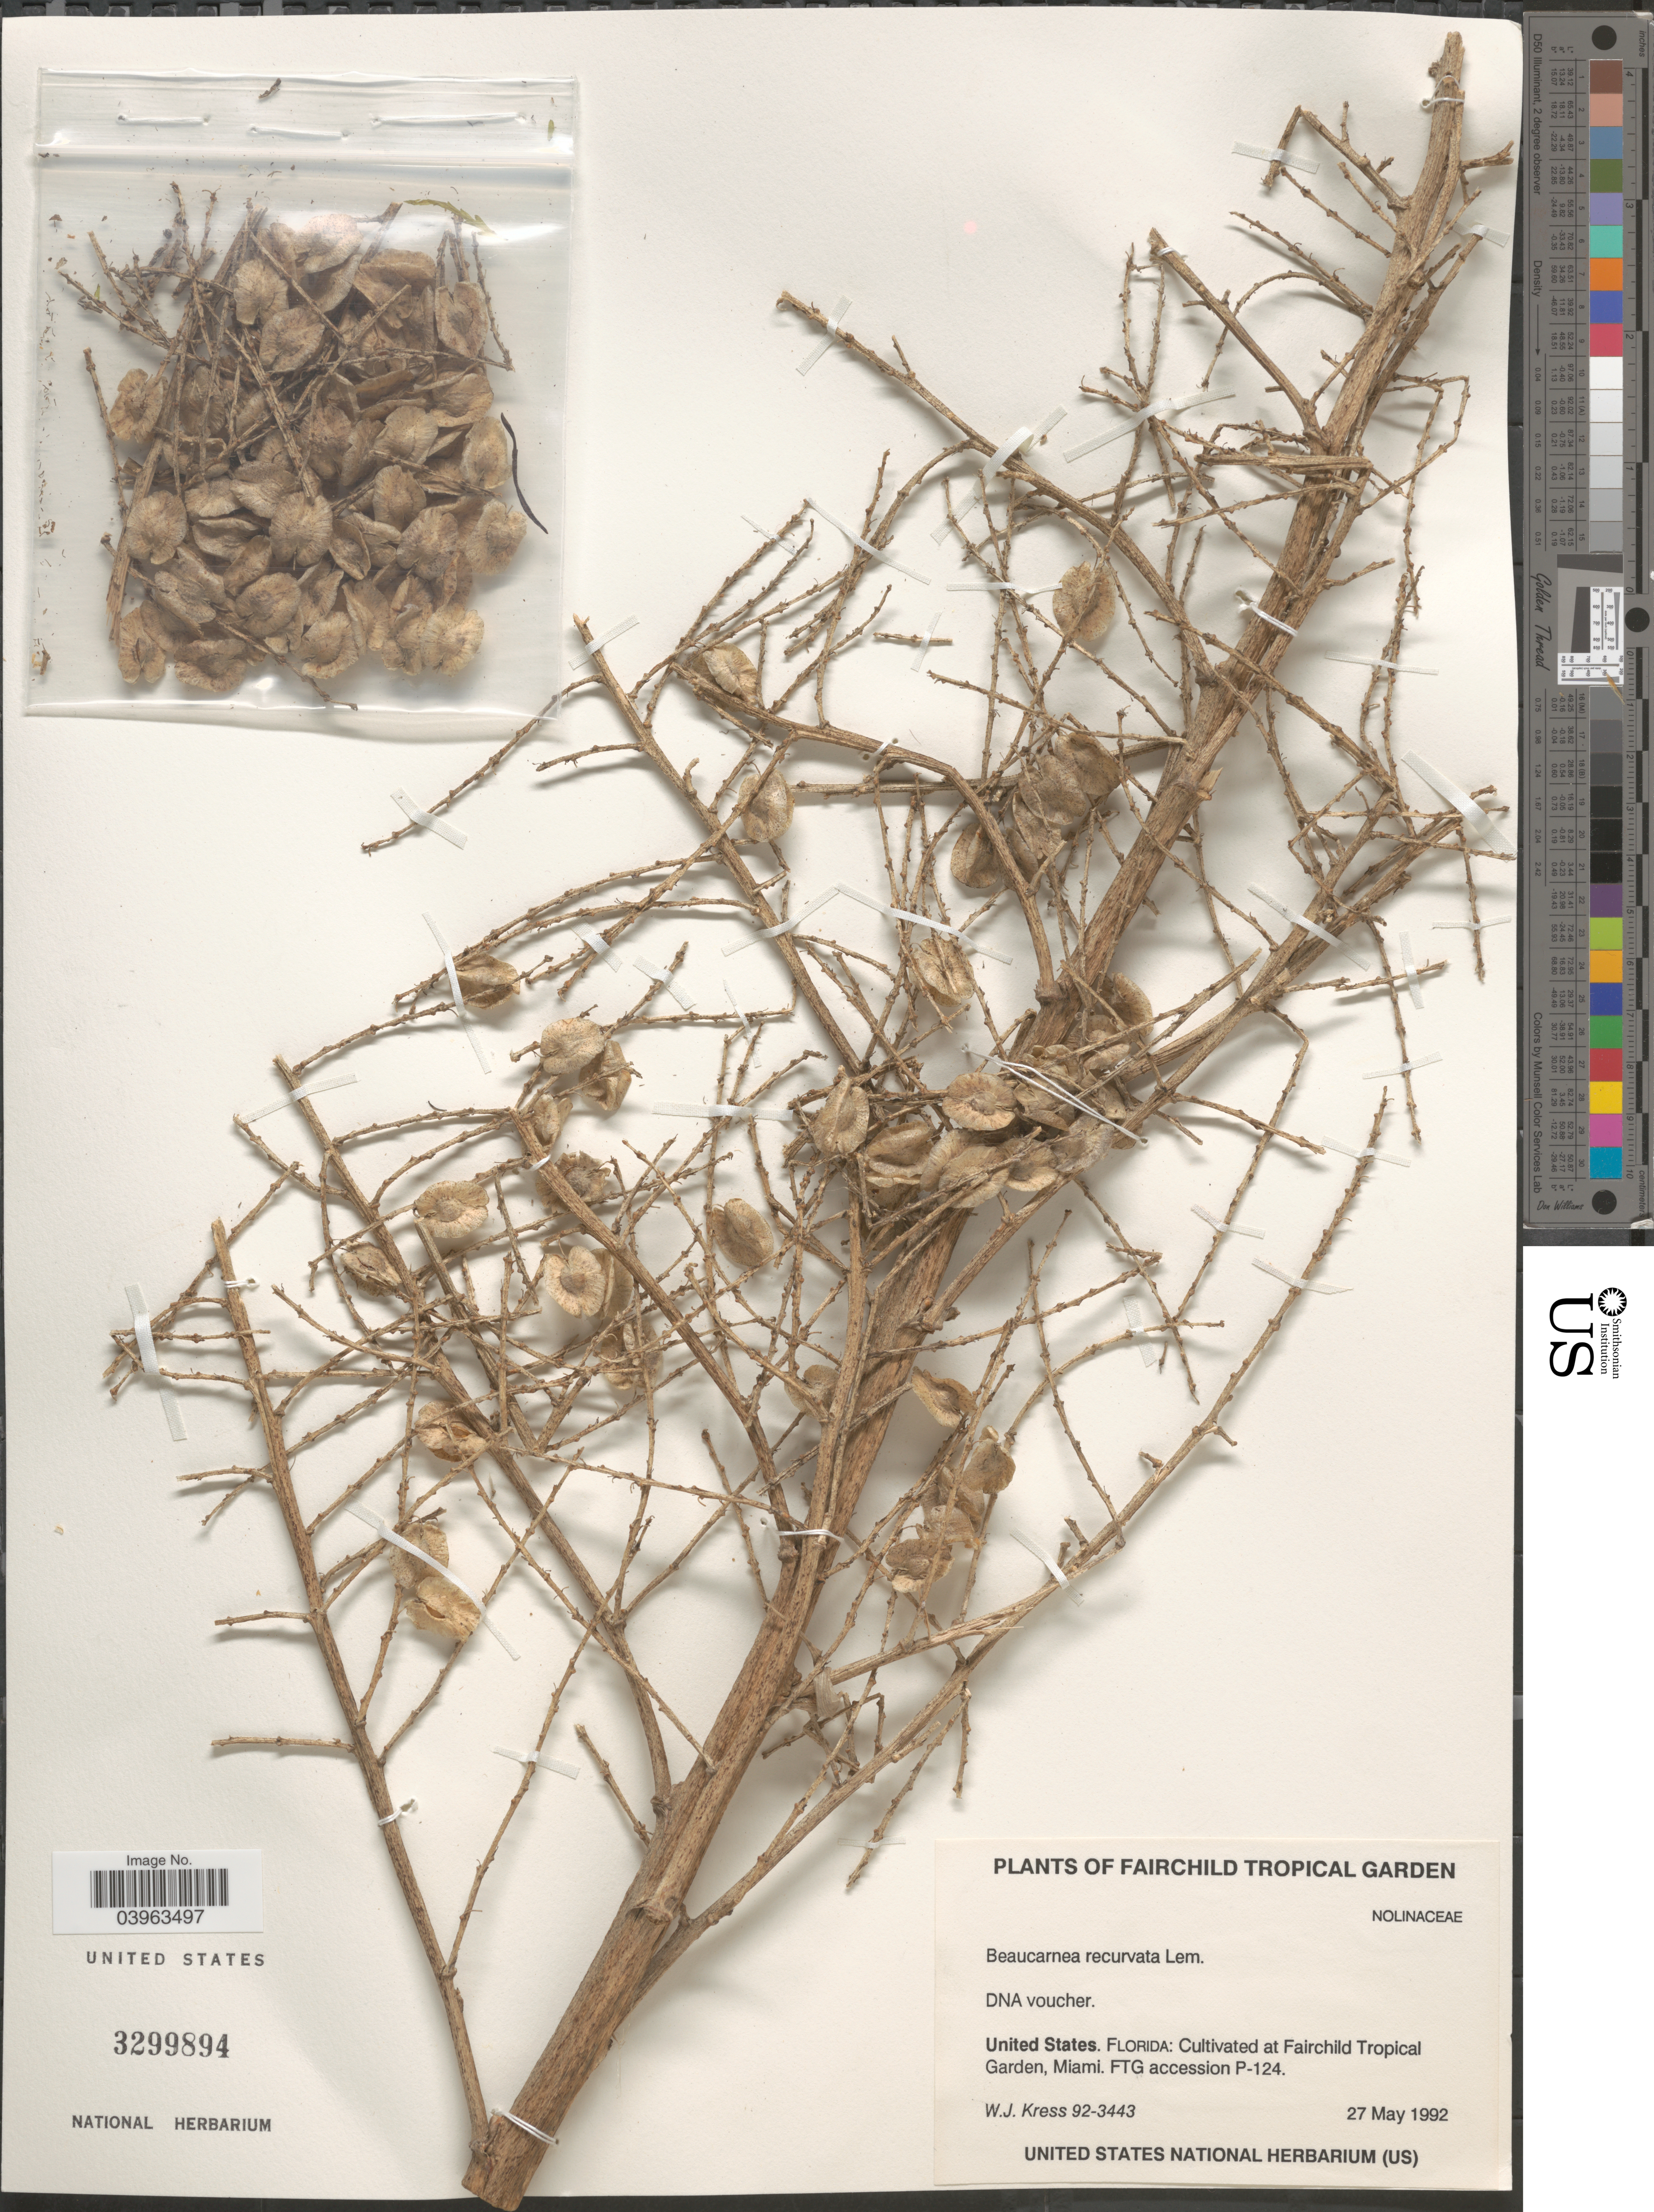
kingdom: Plantae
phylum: Tracheophyta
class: Liliopsida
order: Asparagales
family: Asparagaceae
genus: Beaucarnea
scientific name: Beaucarnea recurvata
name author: Lem.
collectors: W. J. Kress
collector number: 92-3443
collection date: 1992-05-27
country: United States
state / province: Florida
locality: Cultivated at Fairchild Tropical Garden, Miami. FTG accession P-124.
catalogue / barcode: US 3299894